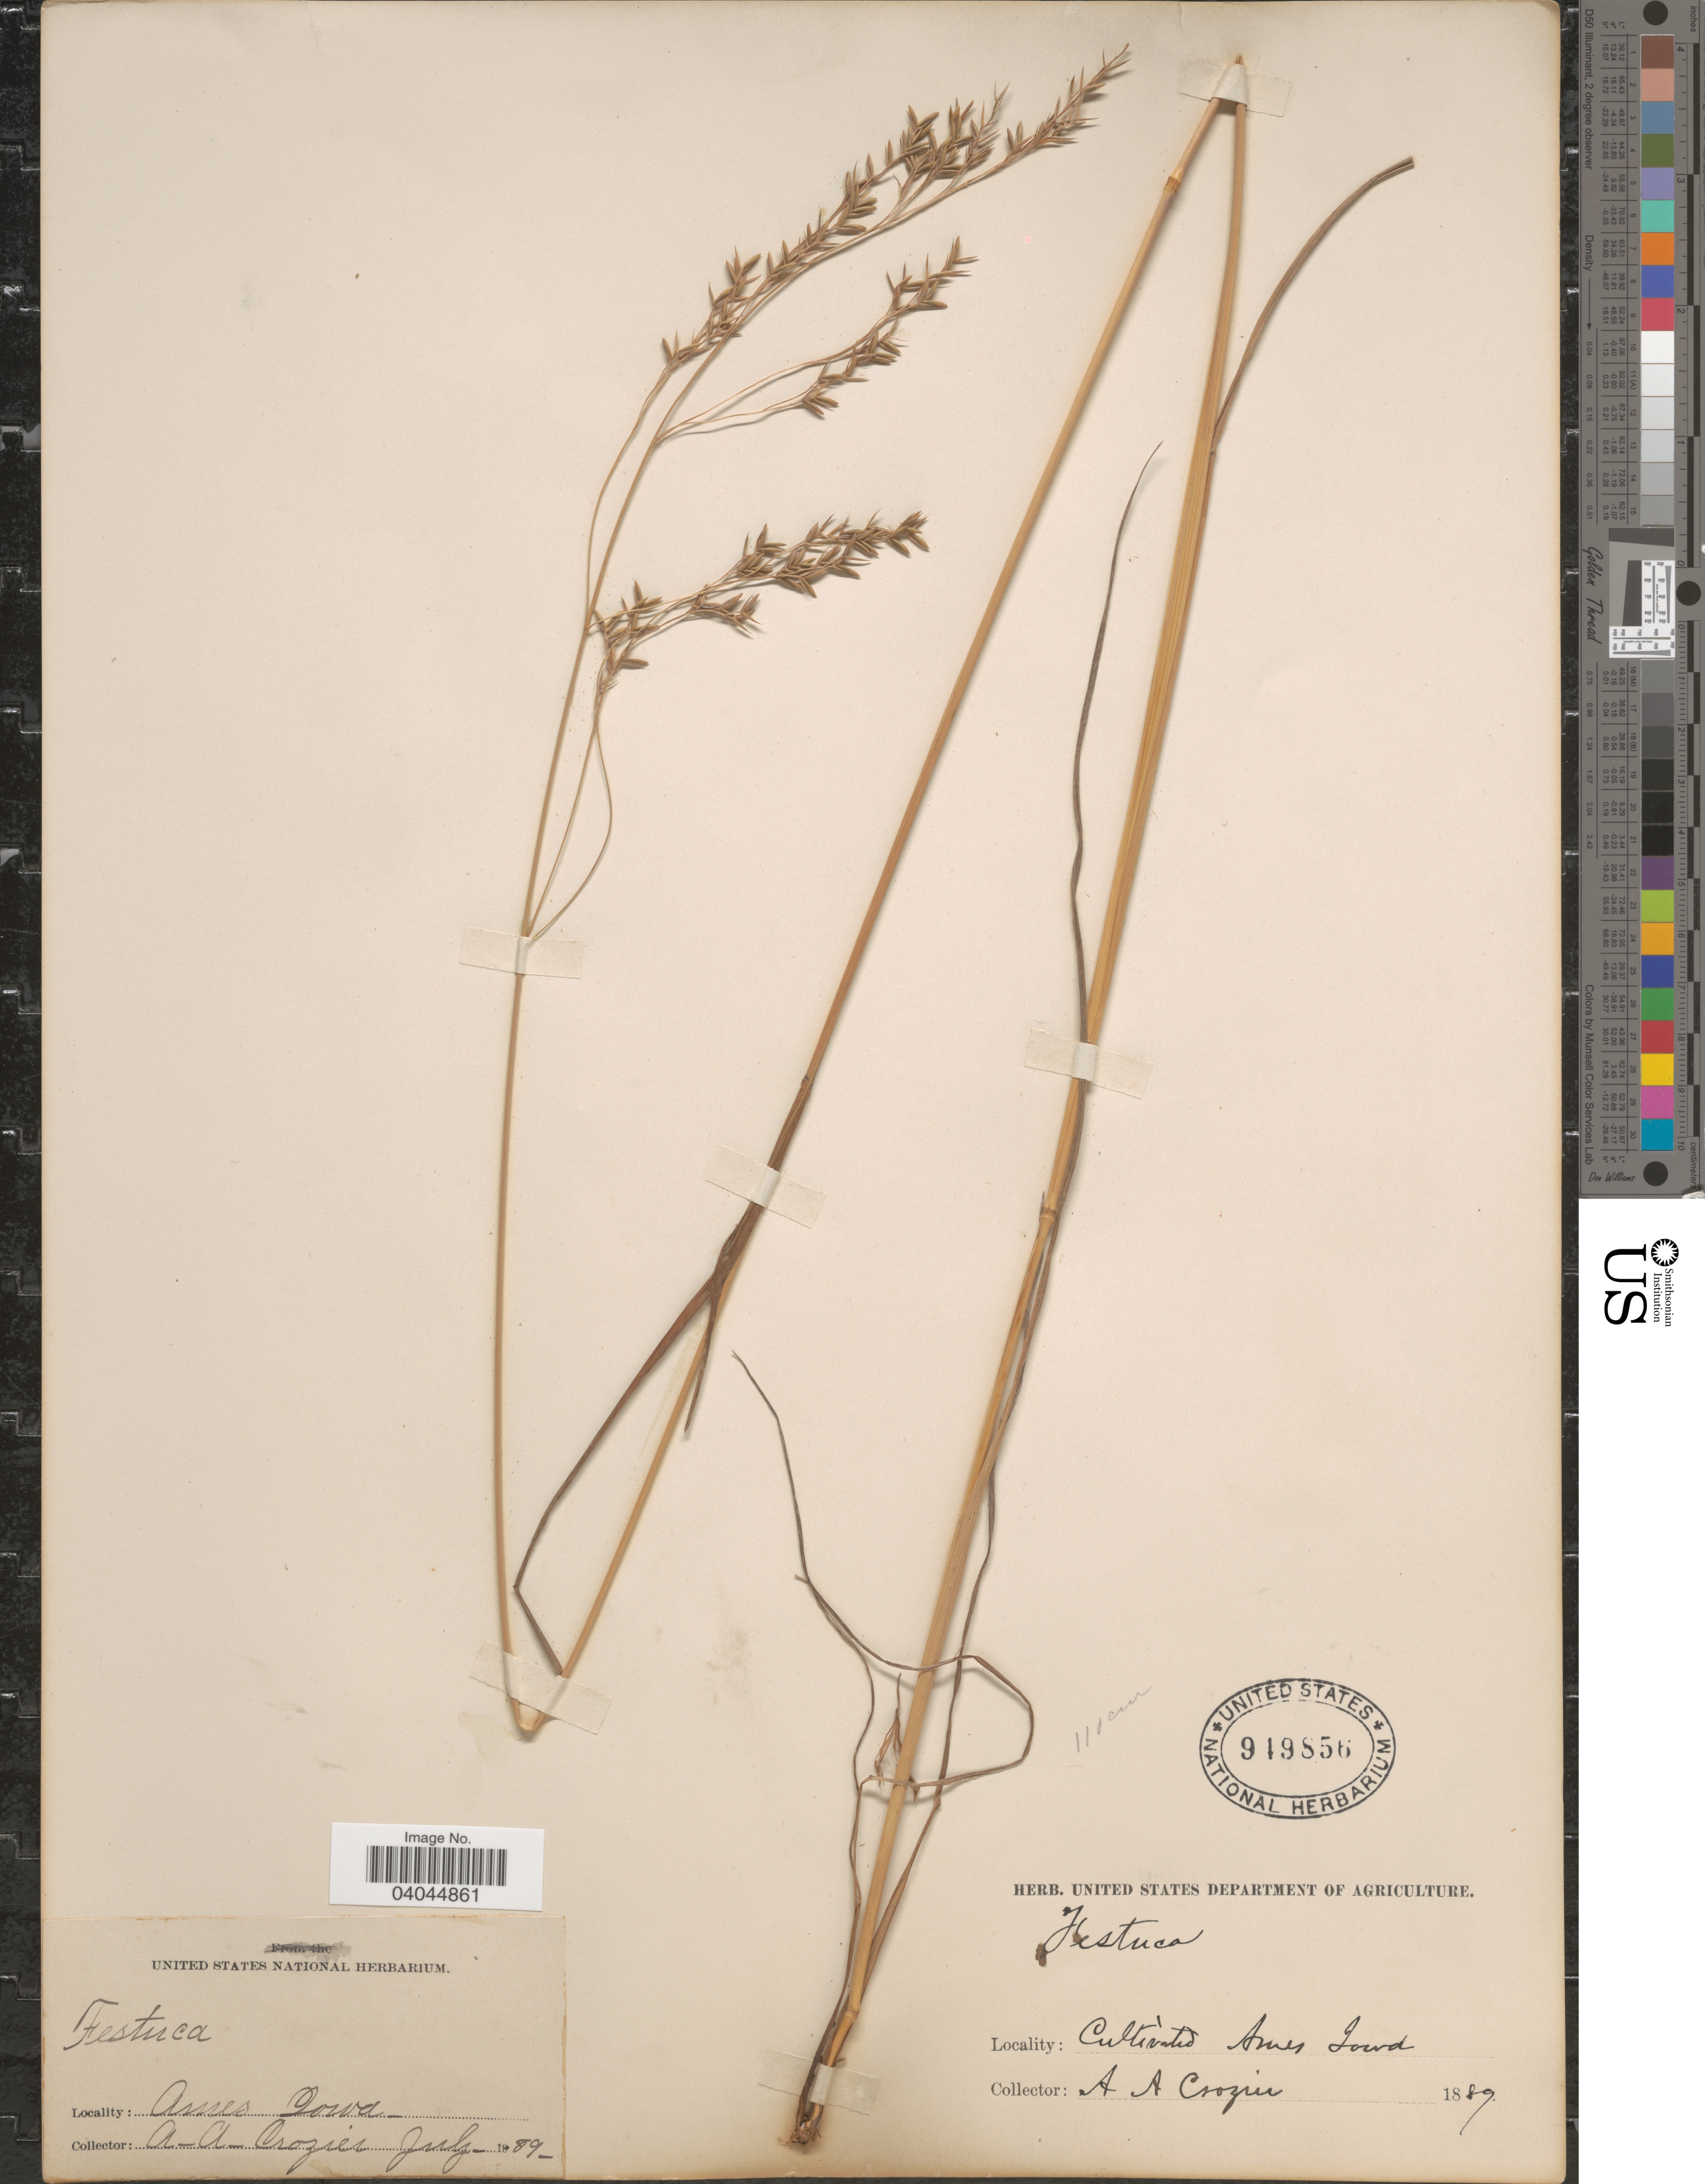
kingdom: Plantae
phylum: Tracheophyta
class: Liliopsida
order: Poales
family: Poaceae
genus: Festuca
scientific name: Festuca paradoxa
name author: Desv.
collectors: A. Crozier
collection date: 1889-07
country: United States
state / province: Iowa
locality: Ames.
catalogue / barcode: US 949856